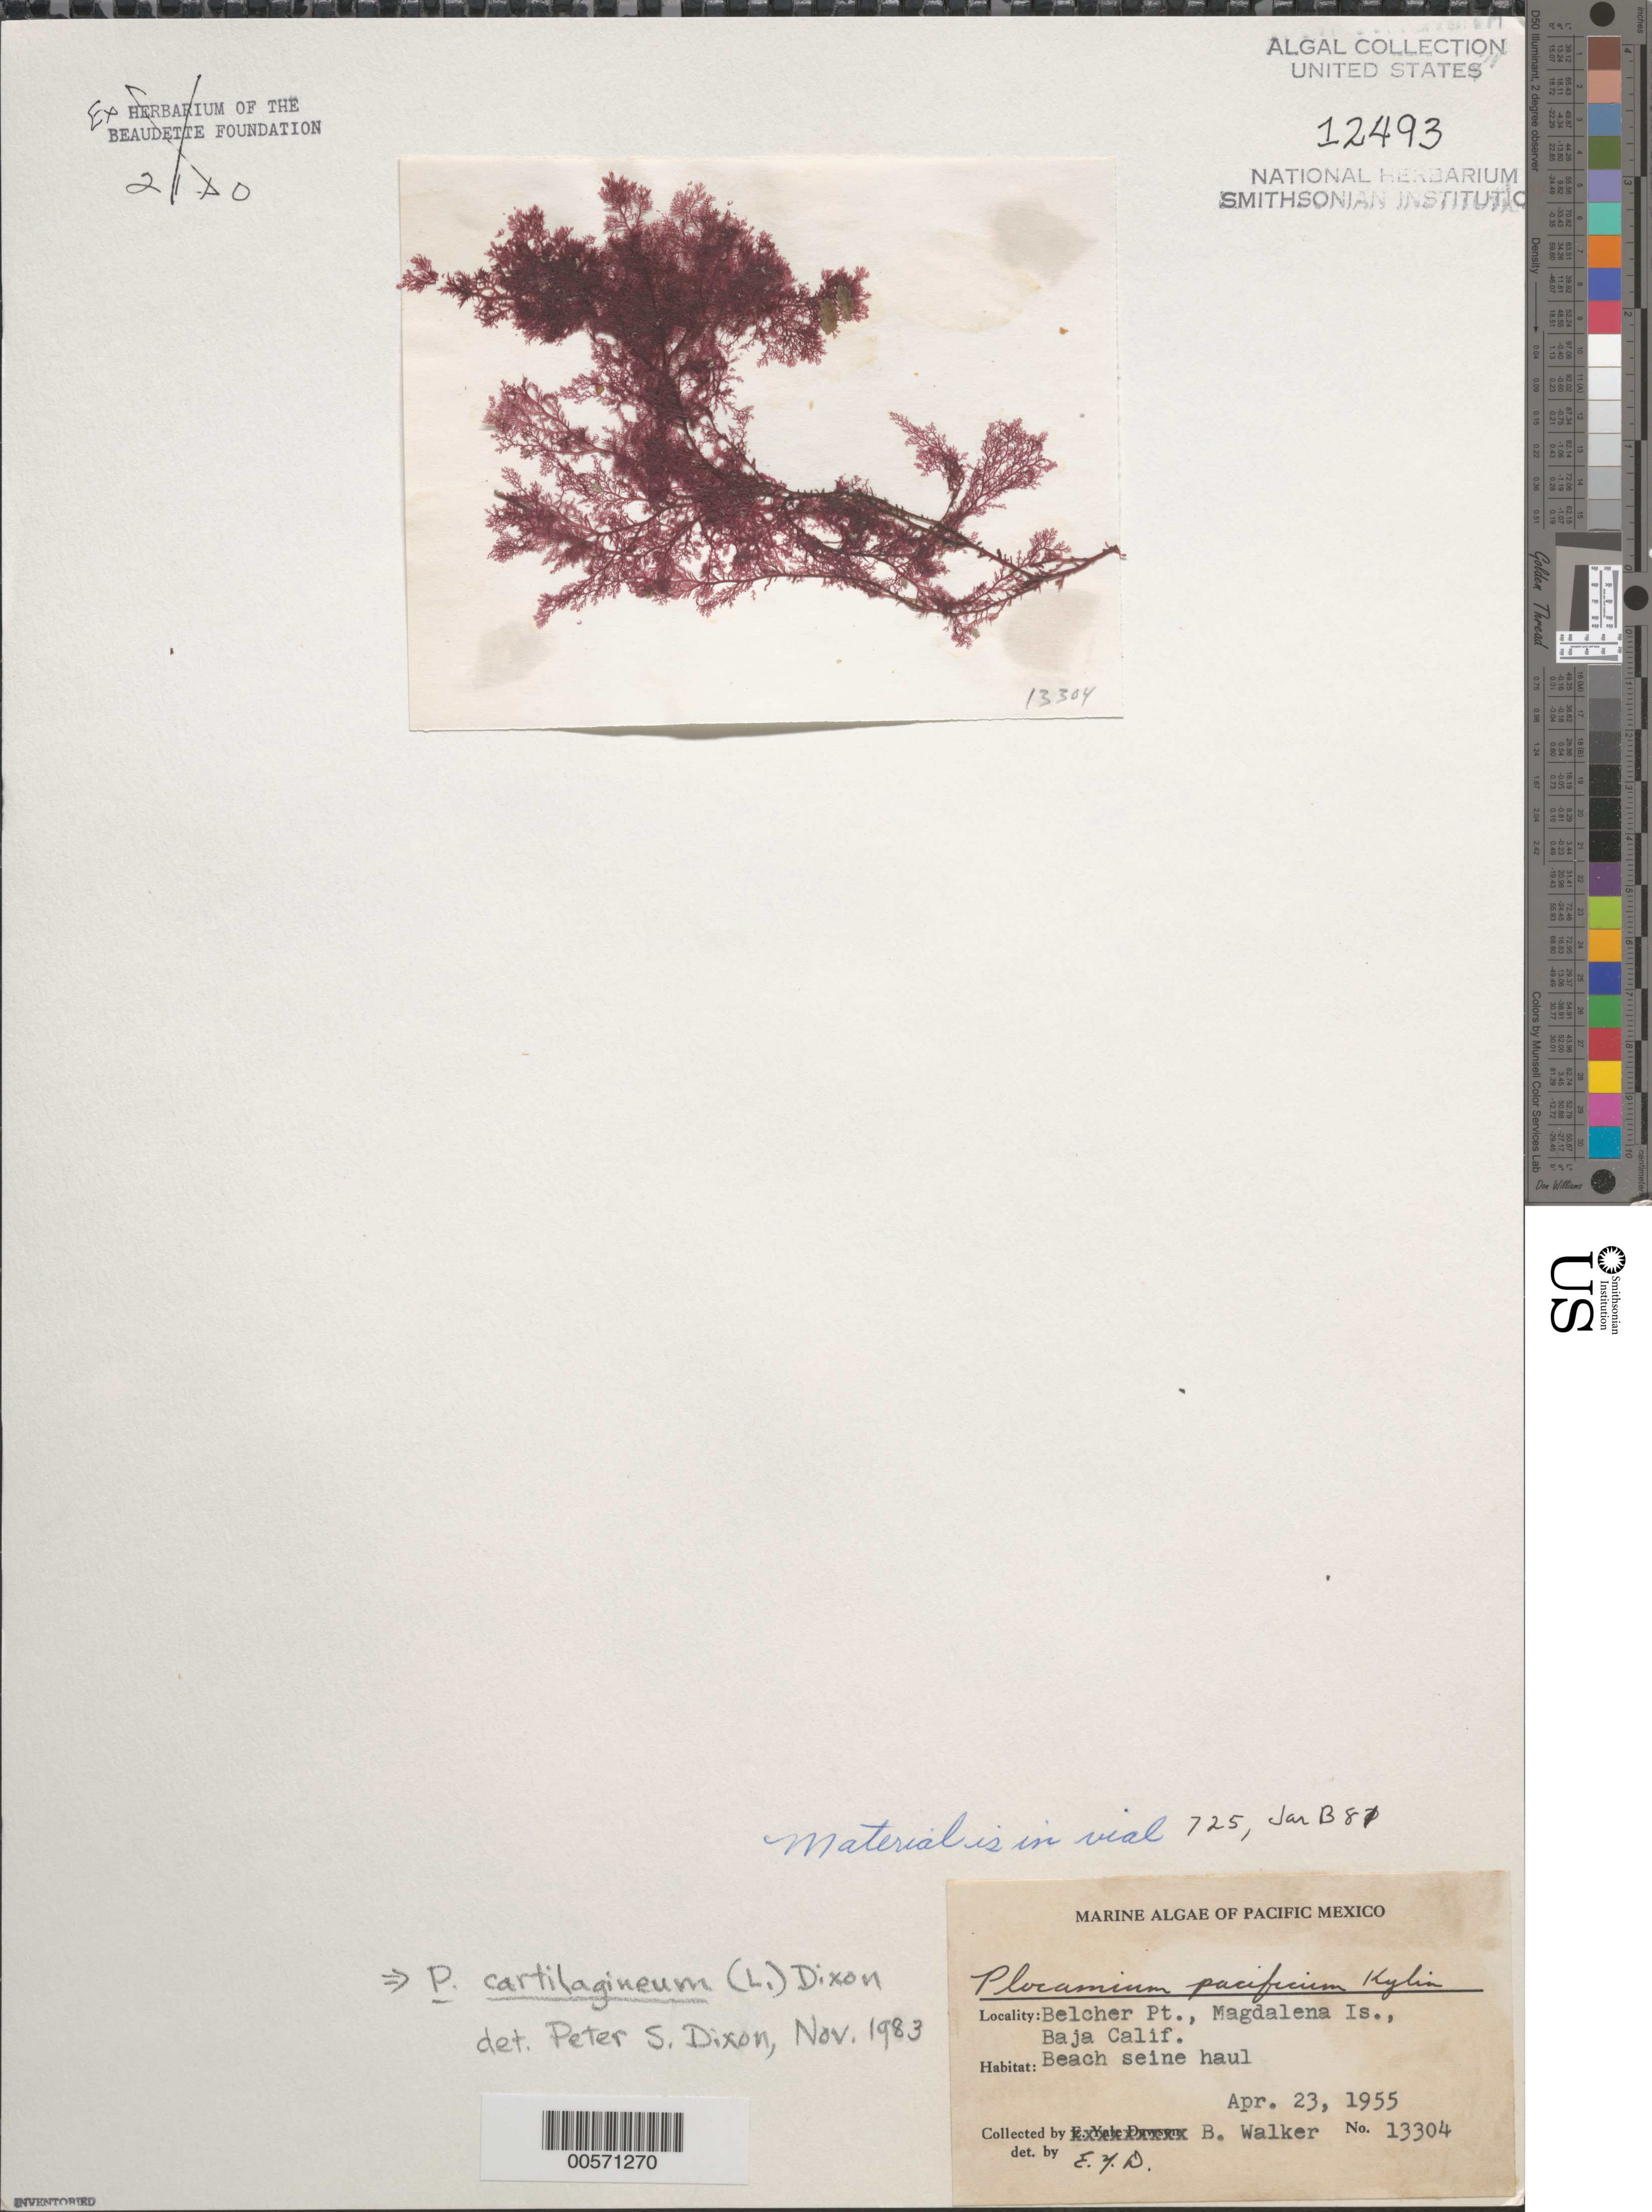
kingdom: Plantae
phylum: Rhodophyta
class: Florideophyceae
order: Plocamiales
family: Plocamiaceae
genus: Plocamium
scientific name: Plocamium cartilagineum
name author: (L.) P.S. Dixon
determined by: Dixon, P. S.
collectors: B. Walker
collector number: EYD 13304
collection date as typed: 23 Apr 1955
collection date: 1955-04-23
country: Mexico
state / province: Baja California Sur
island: Isla Magdalena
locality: Belcher Point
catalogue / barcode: US 12493